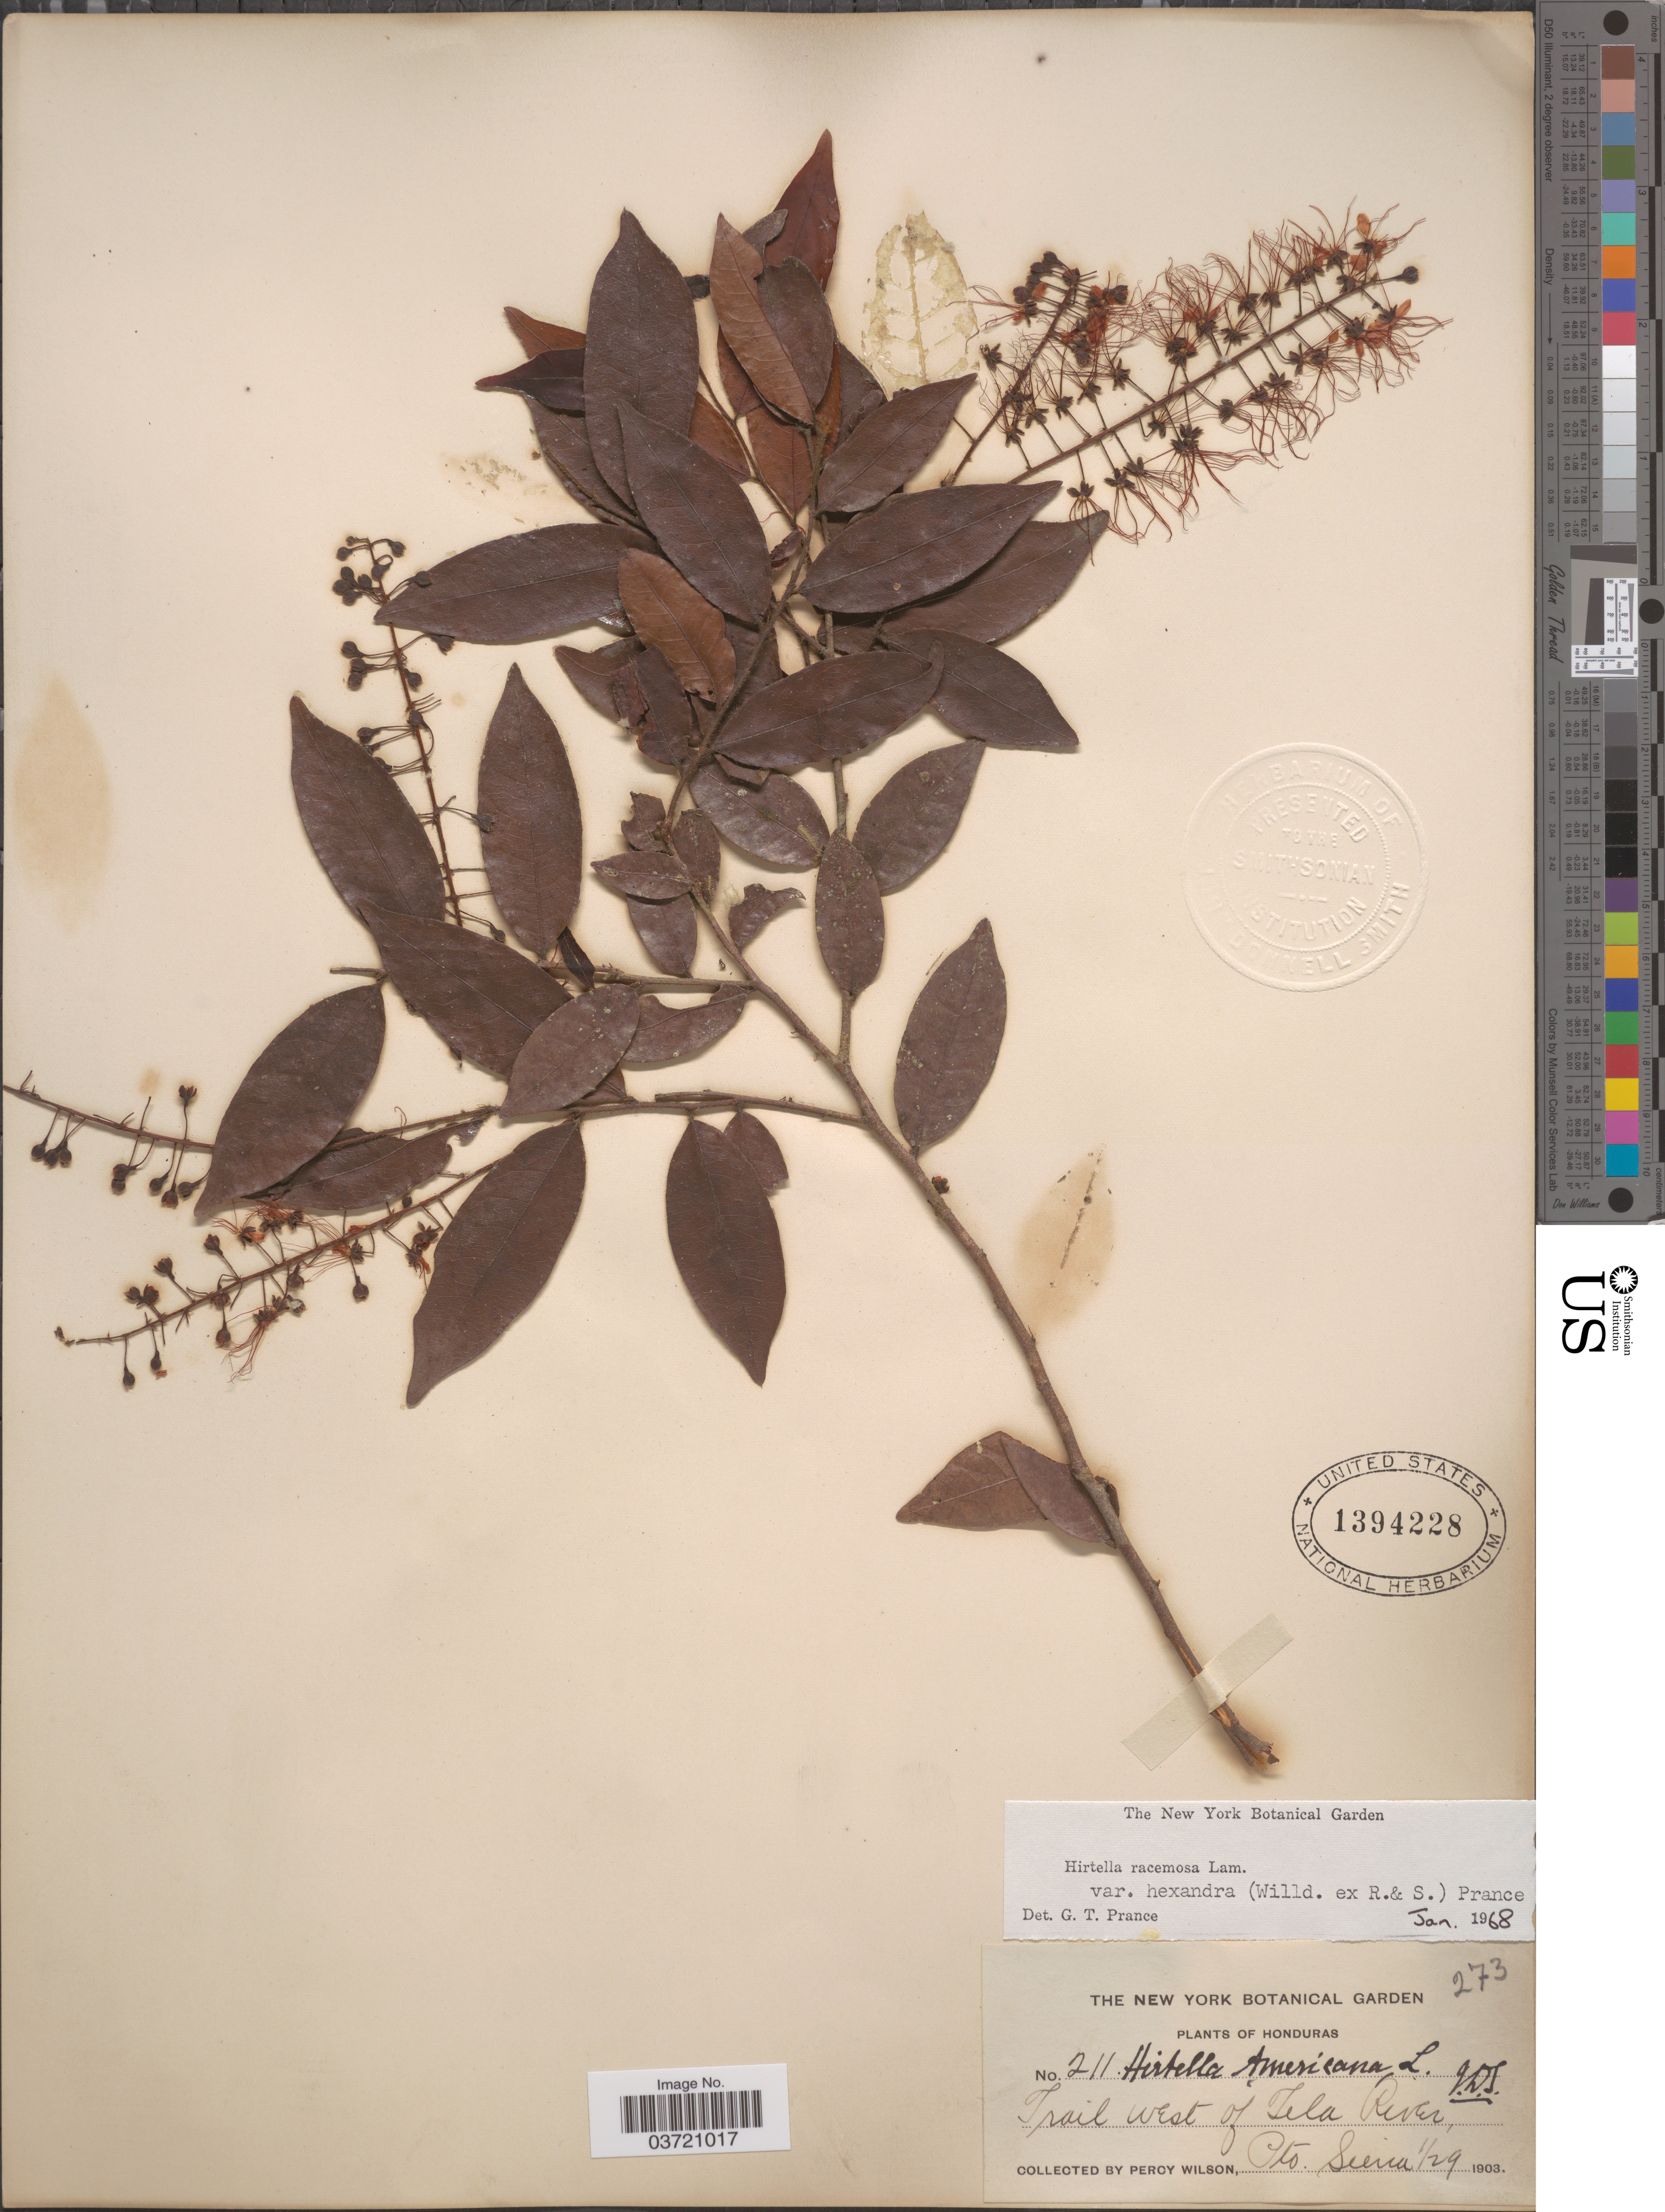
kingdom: Plantae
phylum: Tracheophyta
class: Magnoliopsida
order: Malpighiales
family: Chrysobalanaceae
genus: Hirtella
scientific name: Hirtella racemosa var. hexandra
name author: (Willd. ex Roem. & Schult.) Prance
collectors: P. Wilson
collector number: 211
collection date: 1903-01-29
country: Honduras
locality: Trail West of Tela River, Pto. Sierra.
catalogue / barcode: US 1394228